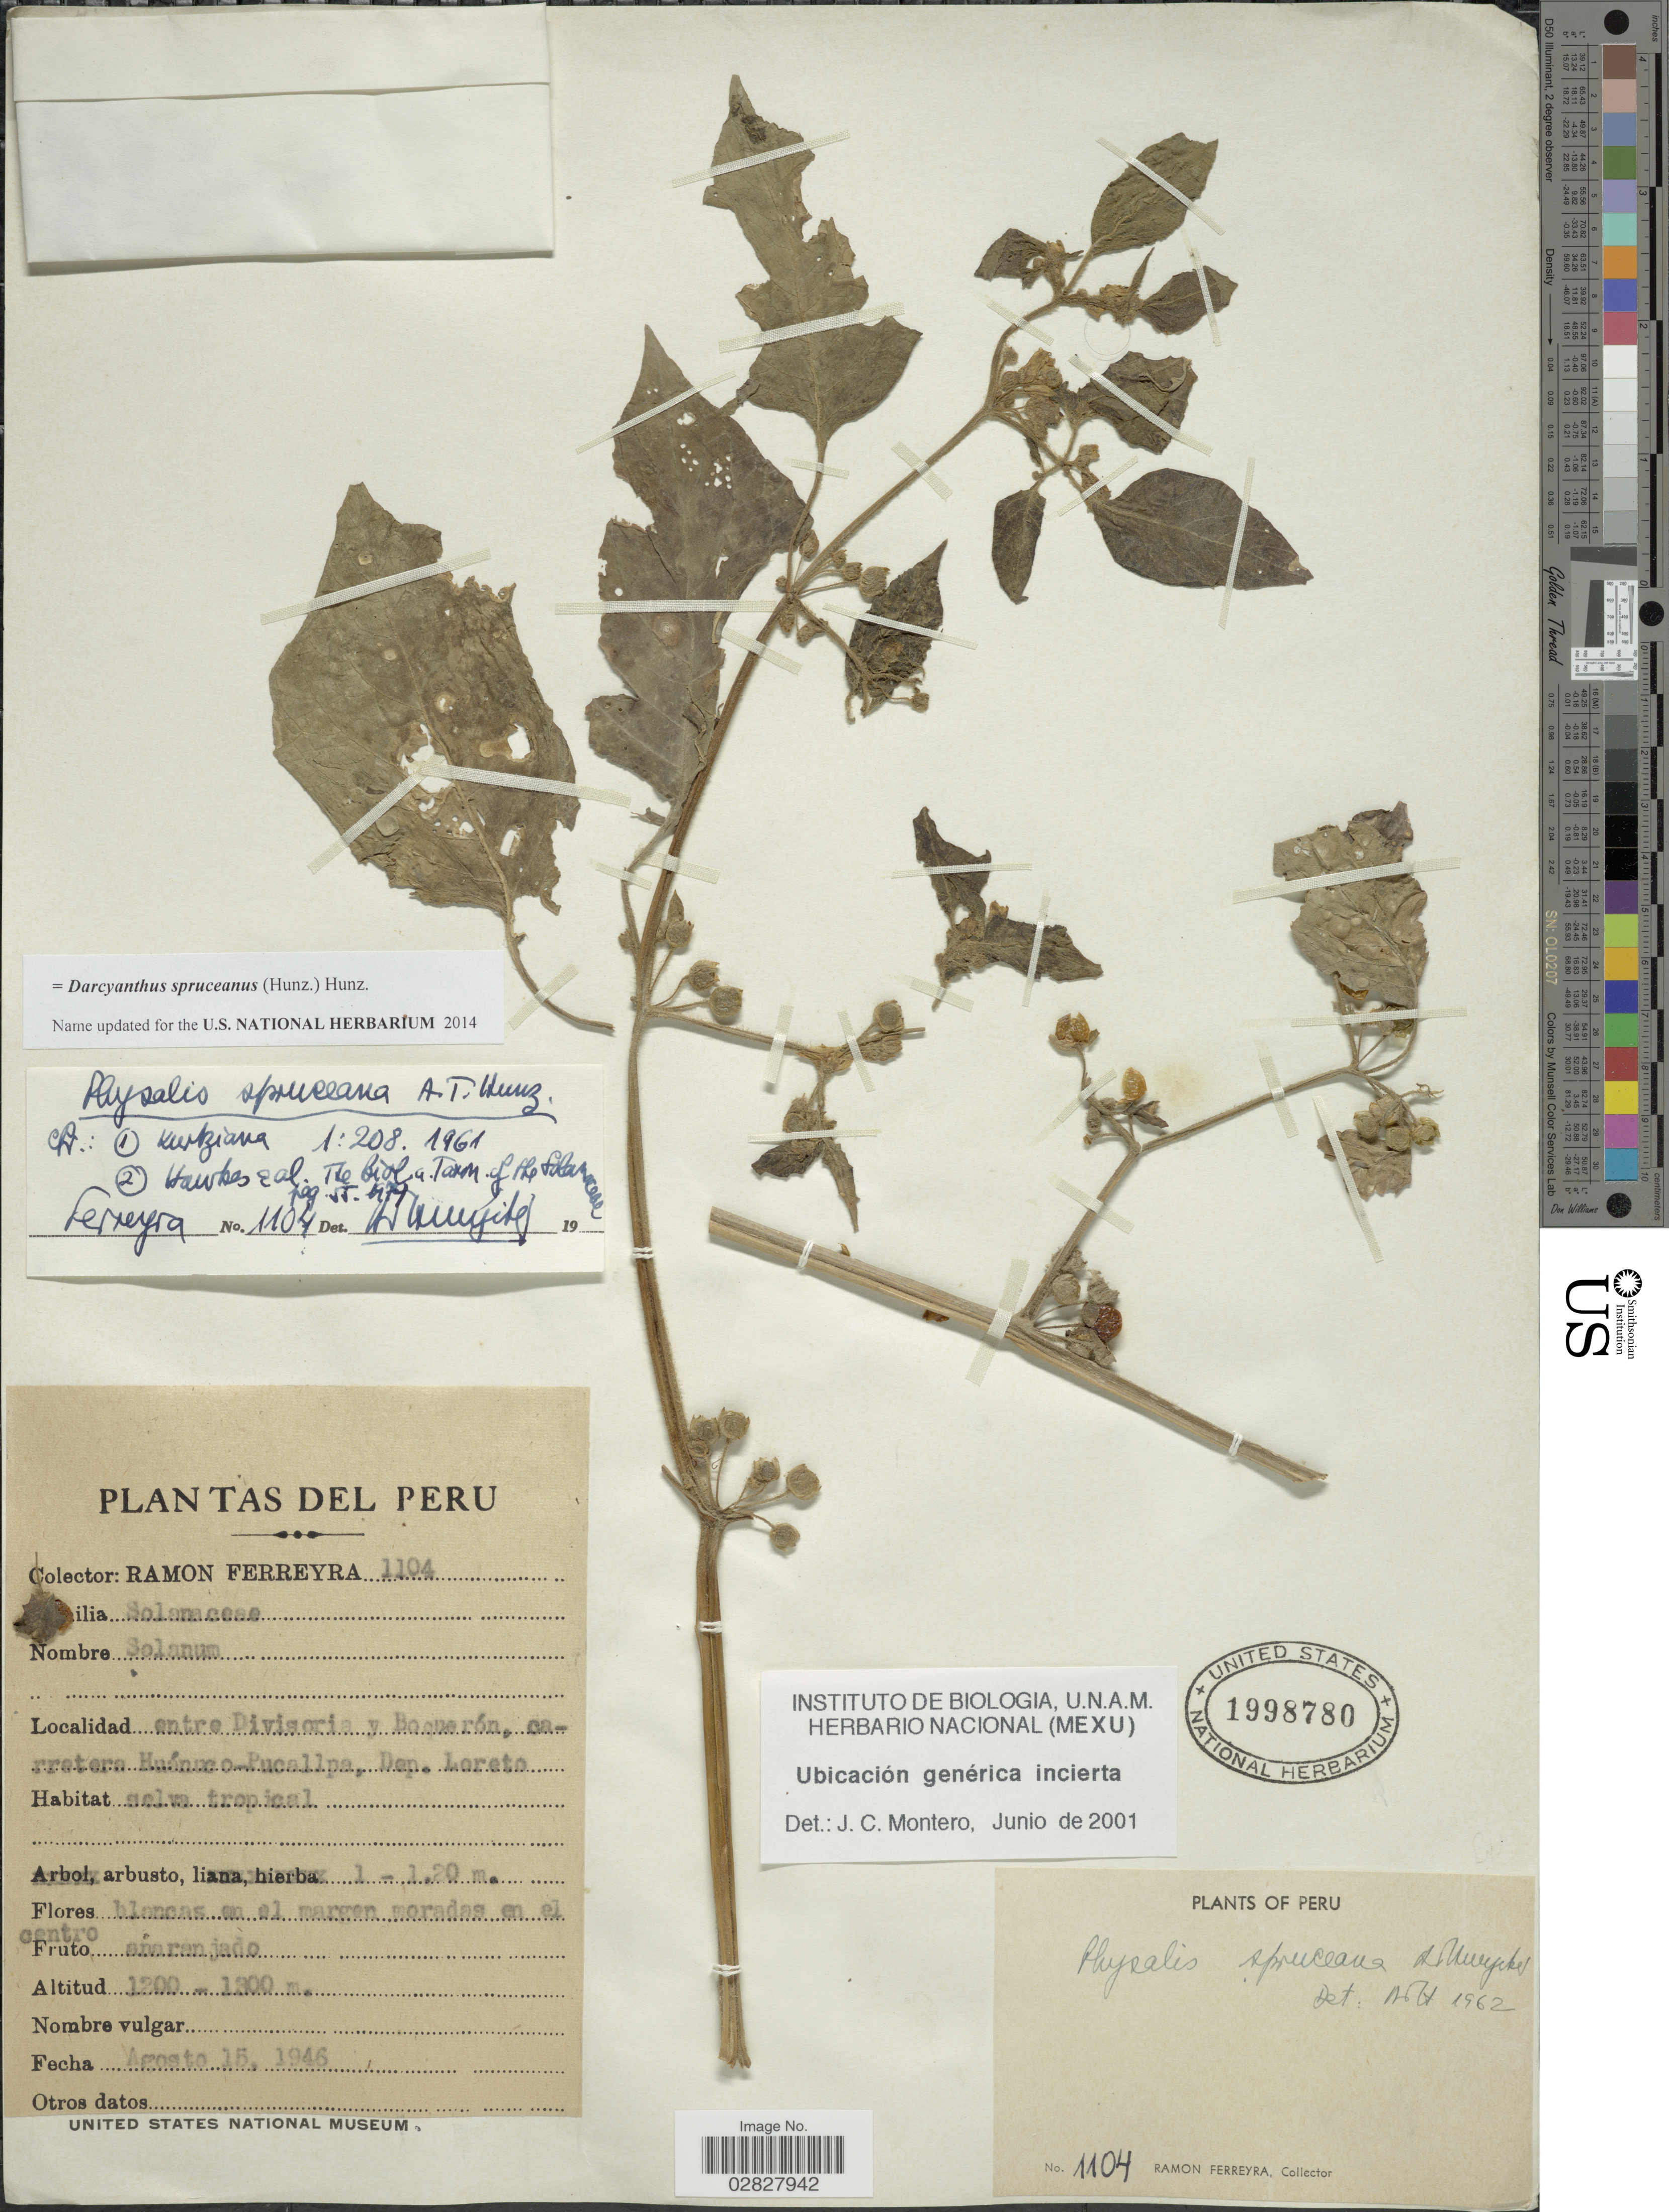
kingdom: Plantae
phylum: Tracheophyta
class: Magnoliopsida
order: Solanales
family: Solanaceae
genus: Darcyanthus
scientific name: Darcyanthus spruceanus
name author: (Hunz.) Hunz.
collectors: R. A. Ferreyra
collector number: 1104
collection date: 1946-08-15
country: Peru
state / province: Loreto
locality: Entre Divisoria y Boquerón, carretera Huánuco-Pucallpa, Dep. Loreto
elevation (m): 1200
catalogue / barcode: US 1998780